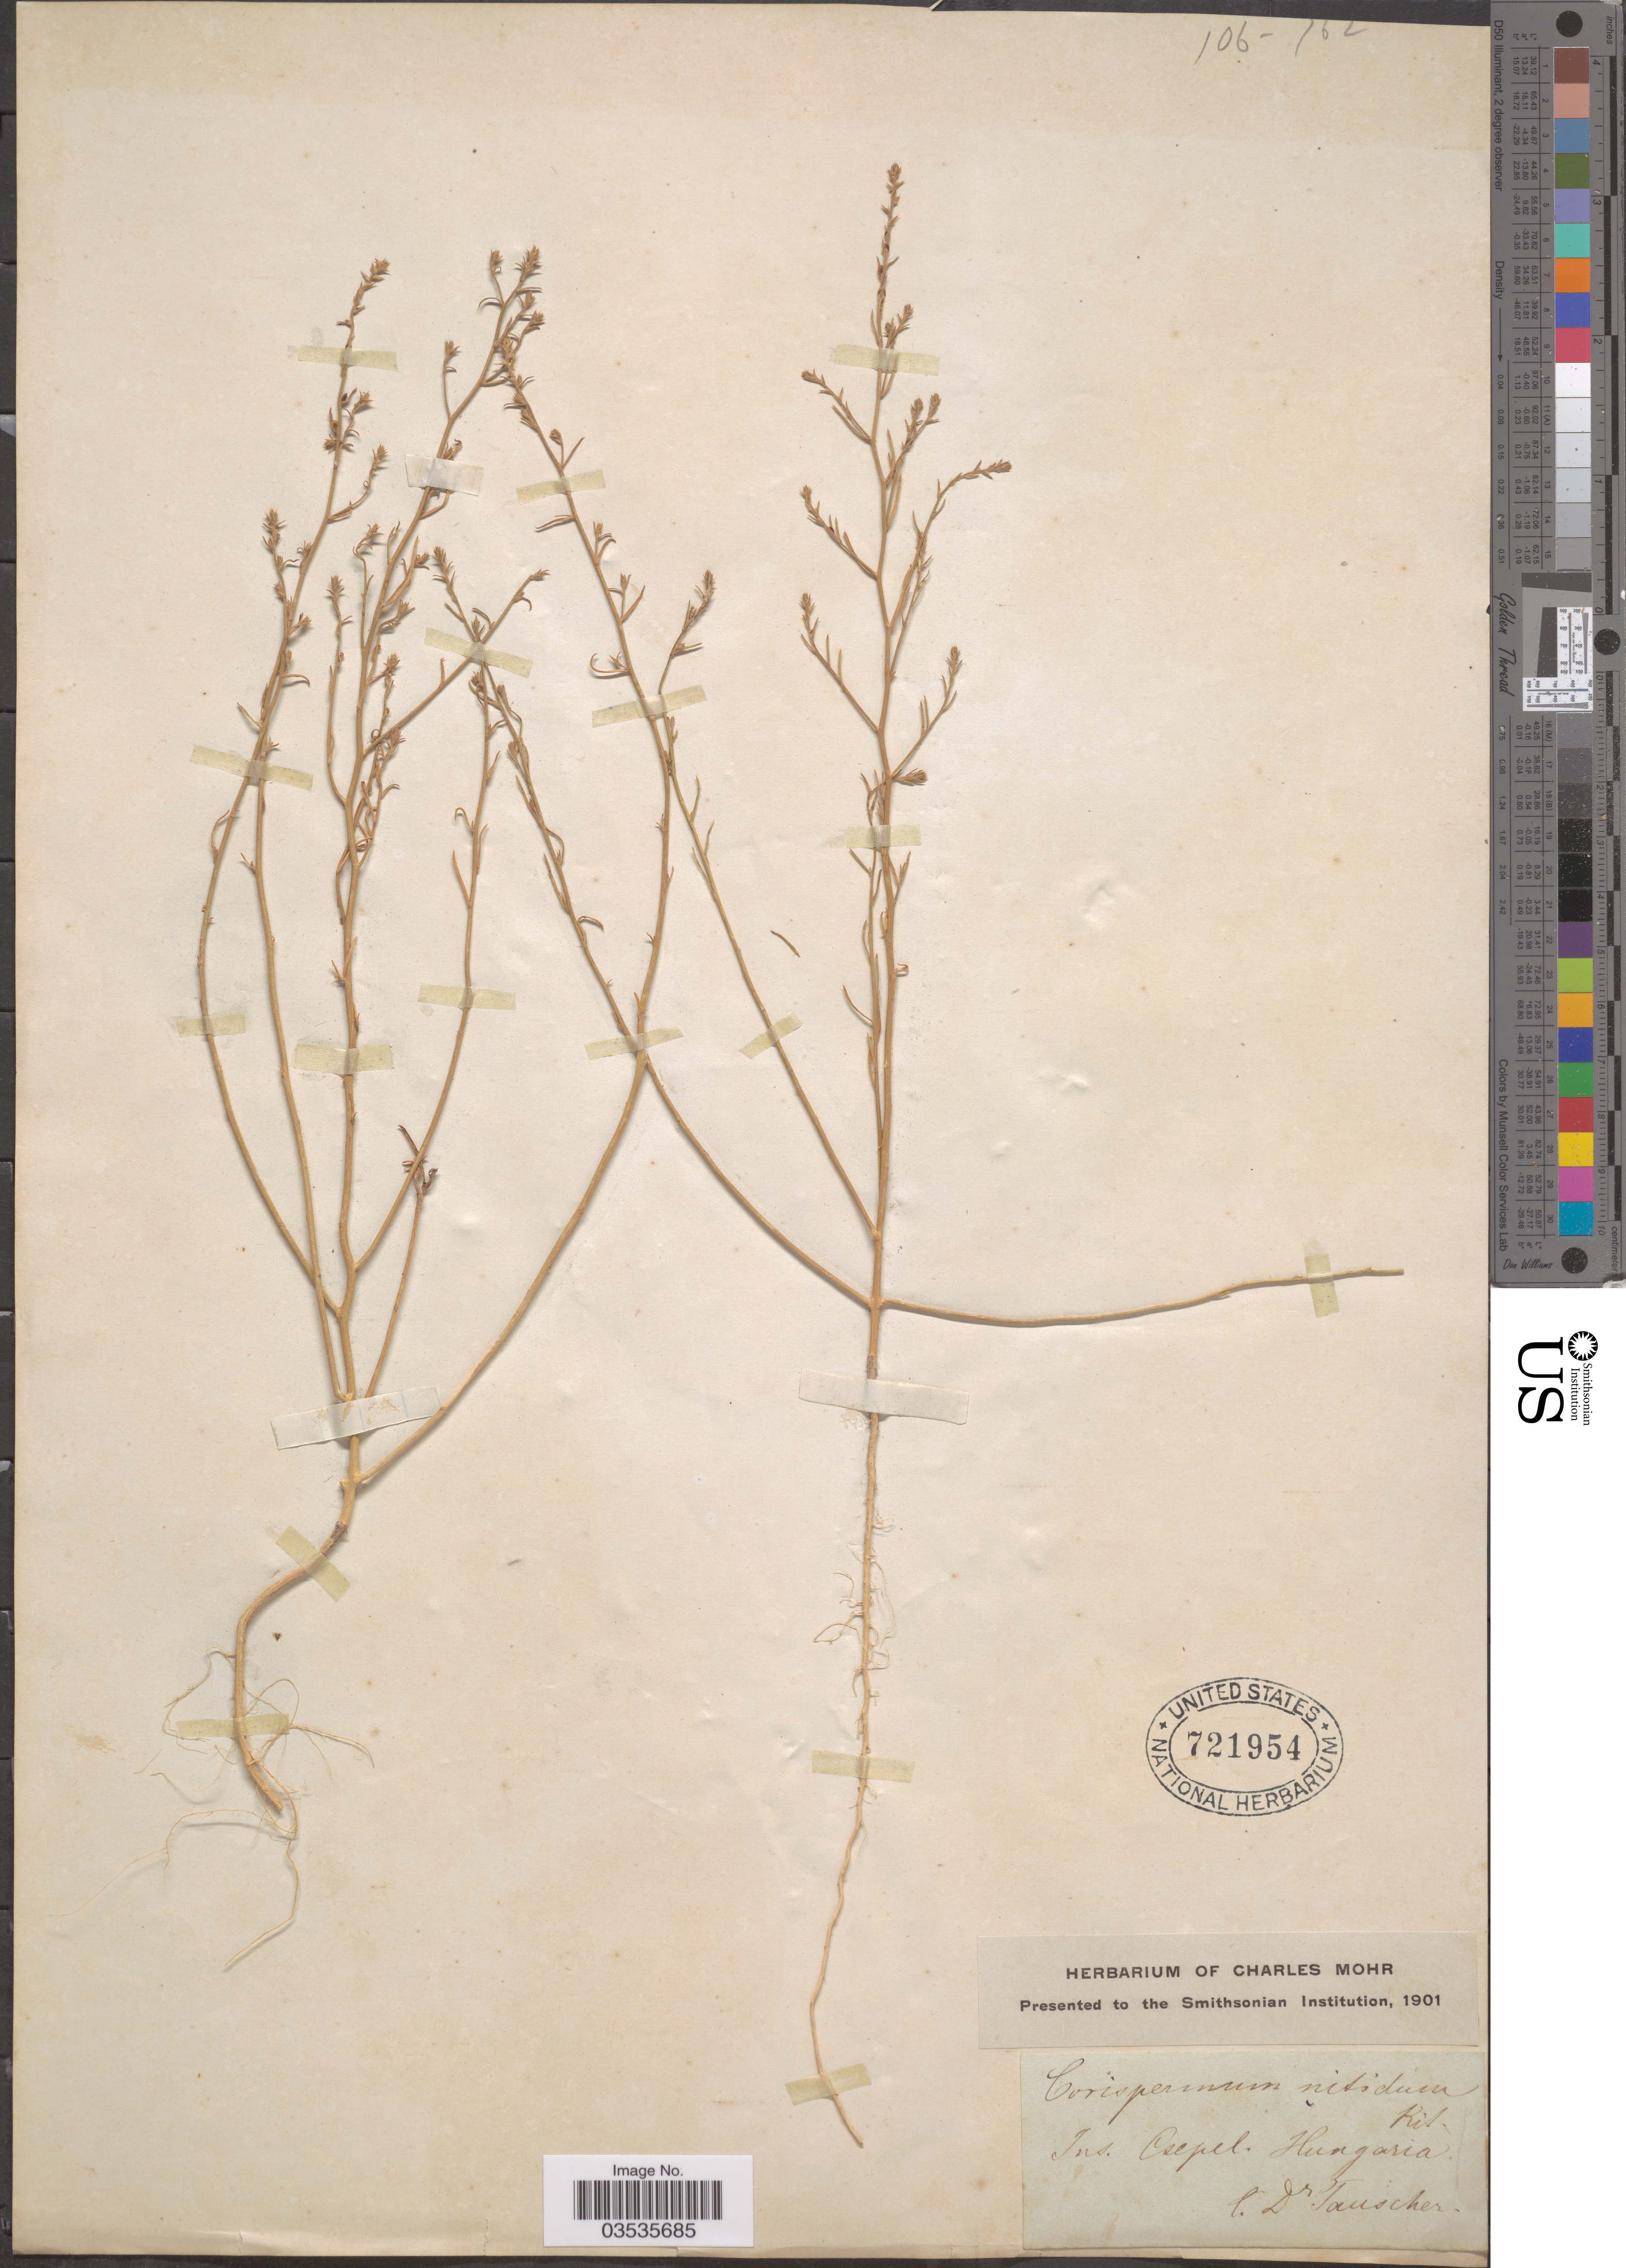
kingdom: Plantae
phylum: Tracheophyta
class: Magnoliopsida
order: Caryophyllales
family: Amaranthaceae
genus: Corispermum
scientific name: Corispermum nitidum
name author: Kit. ex Schult.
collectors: Tauscher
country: Hungary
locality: Ins. Csepel.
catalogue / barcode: US 721954